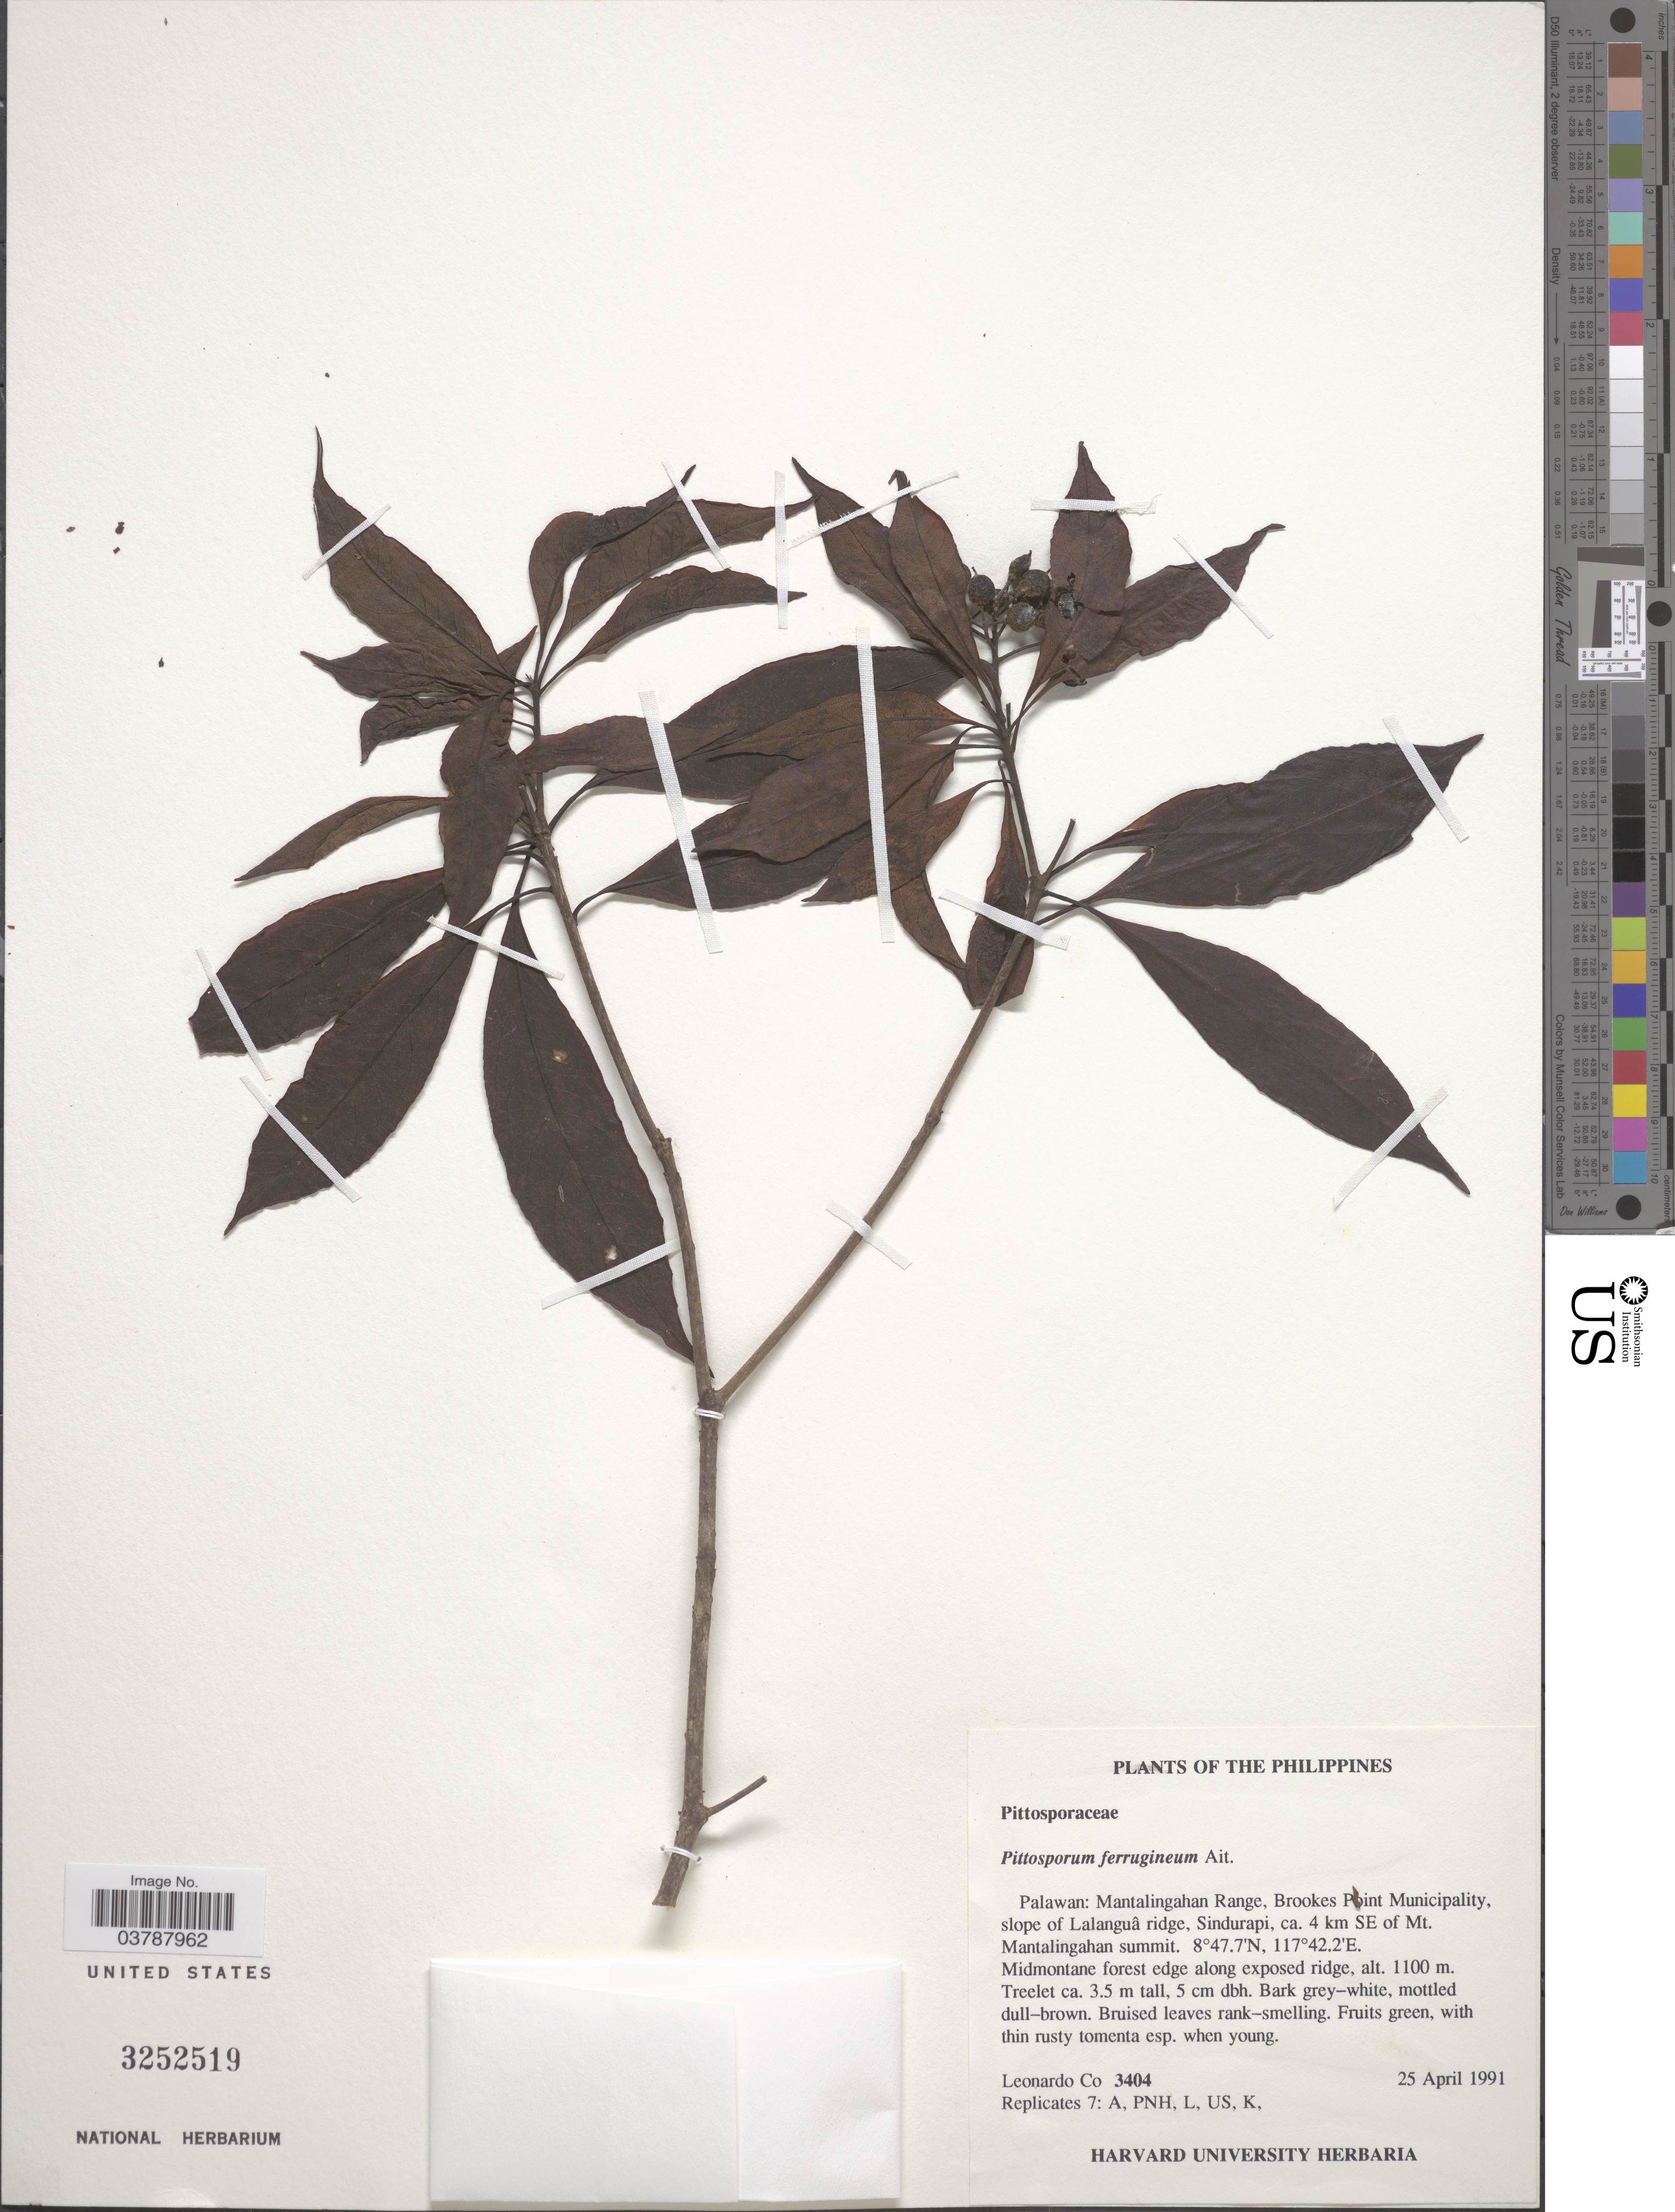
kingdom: Plantae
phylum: Tracheophyta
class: Magnoliopsida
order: Apiales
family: Pittosporaceae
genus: Pittosporum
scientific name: Pittosporum ferrugineum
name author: Dryand. ex Aiton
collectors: L. Co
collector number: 3404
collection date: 1991-04-25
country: Philippines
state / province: Mimaropa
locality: Palawan: Mantalingahan Range, Brookes Point Municipality, slope of Lalanguâ ridge, Sindurapi, ca. 4 km SE of Mt. Mantalingahan summit. Midmontane forest edge along exposed ridge.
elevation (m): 1100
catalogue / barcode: US 3252519